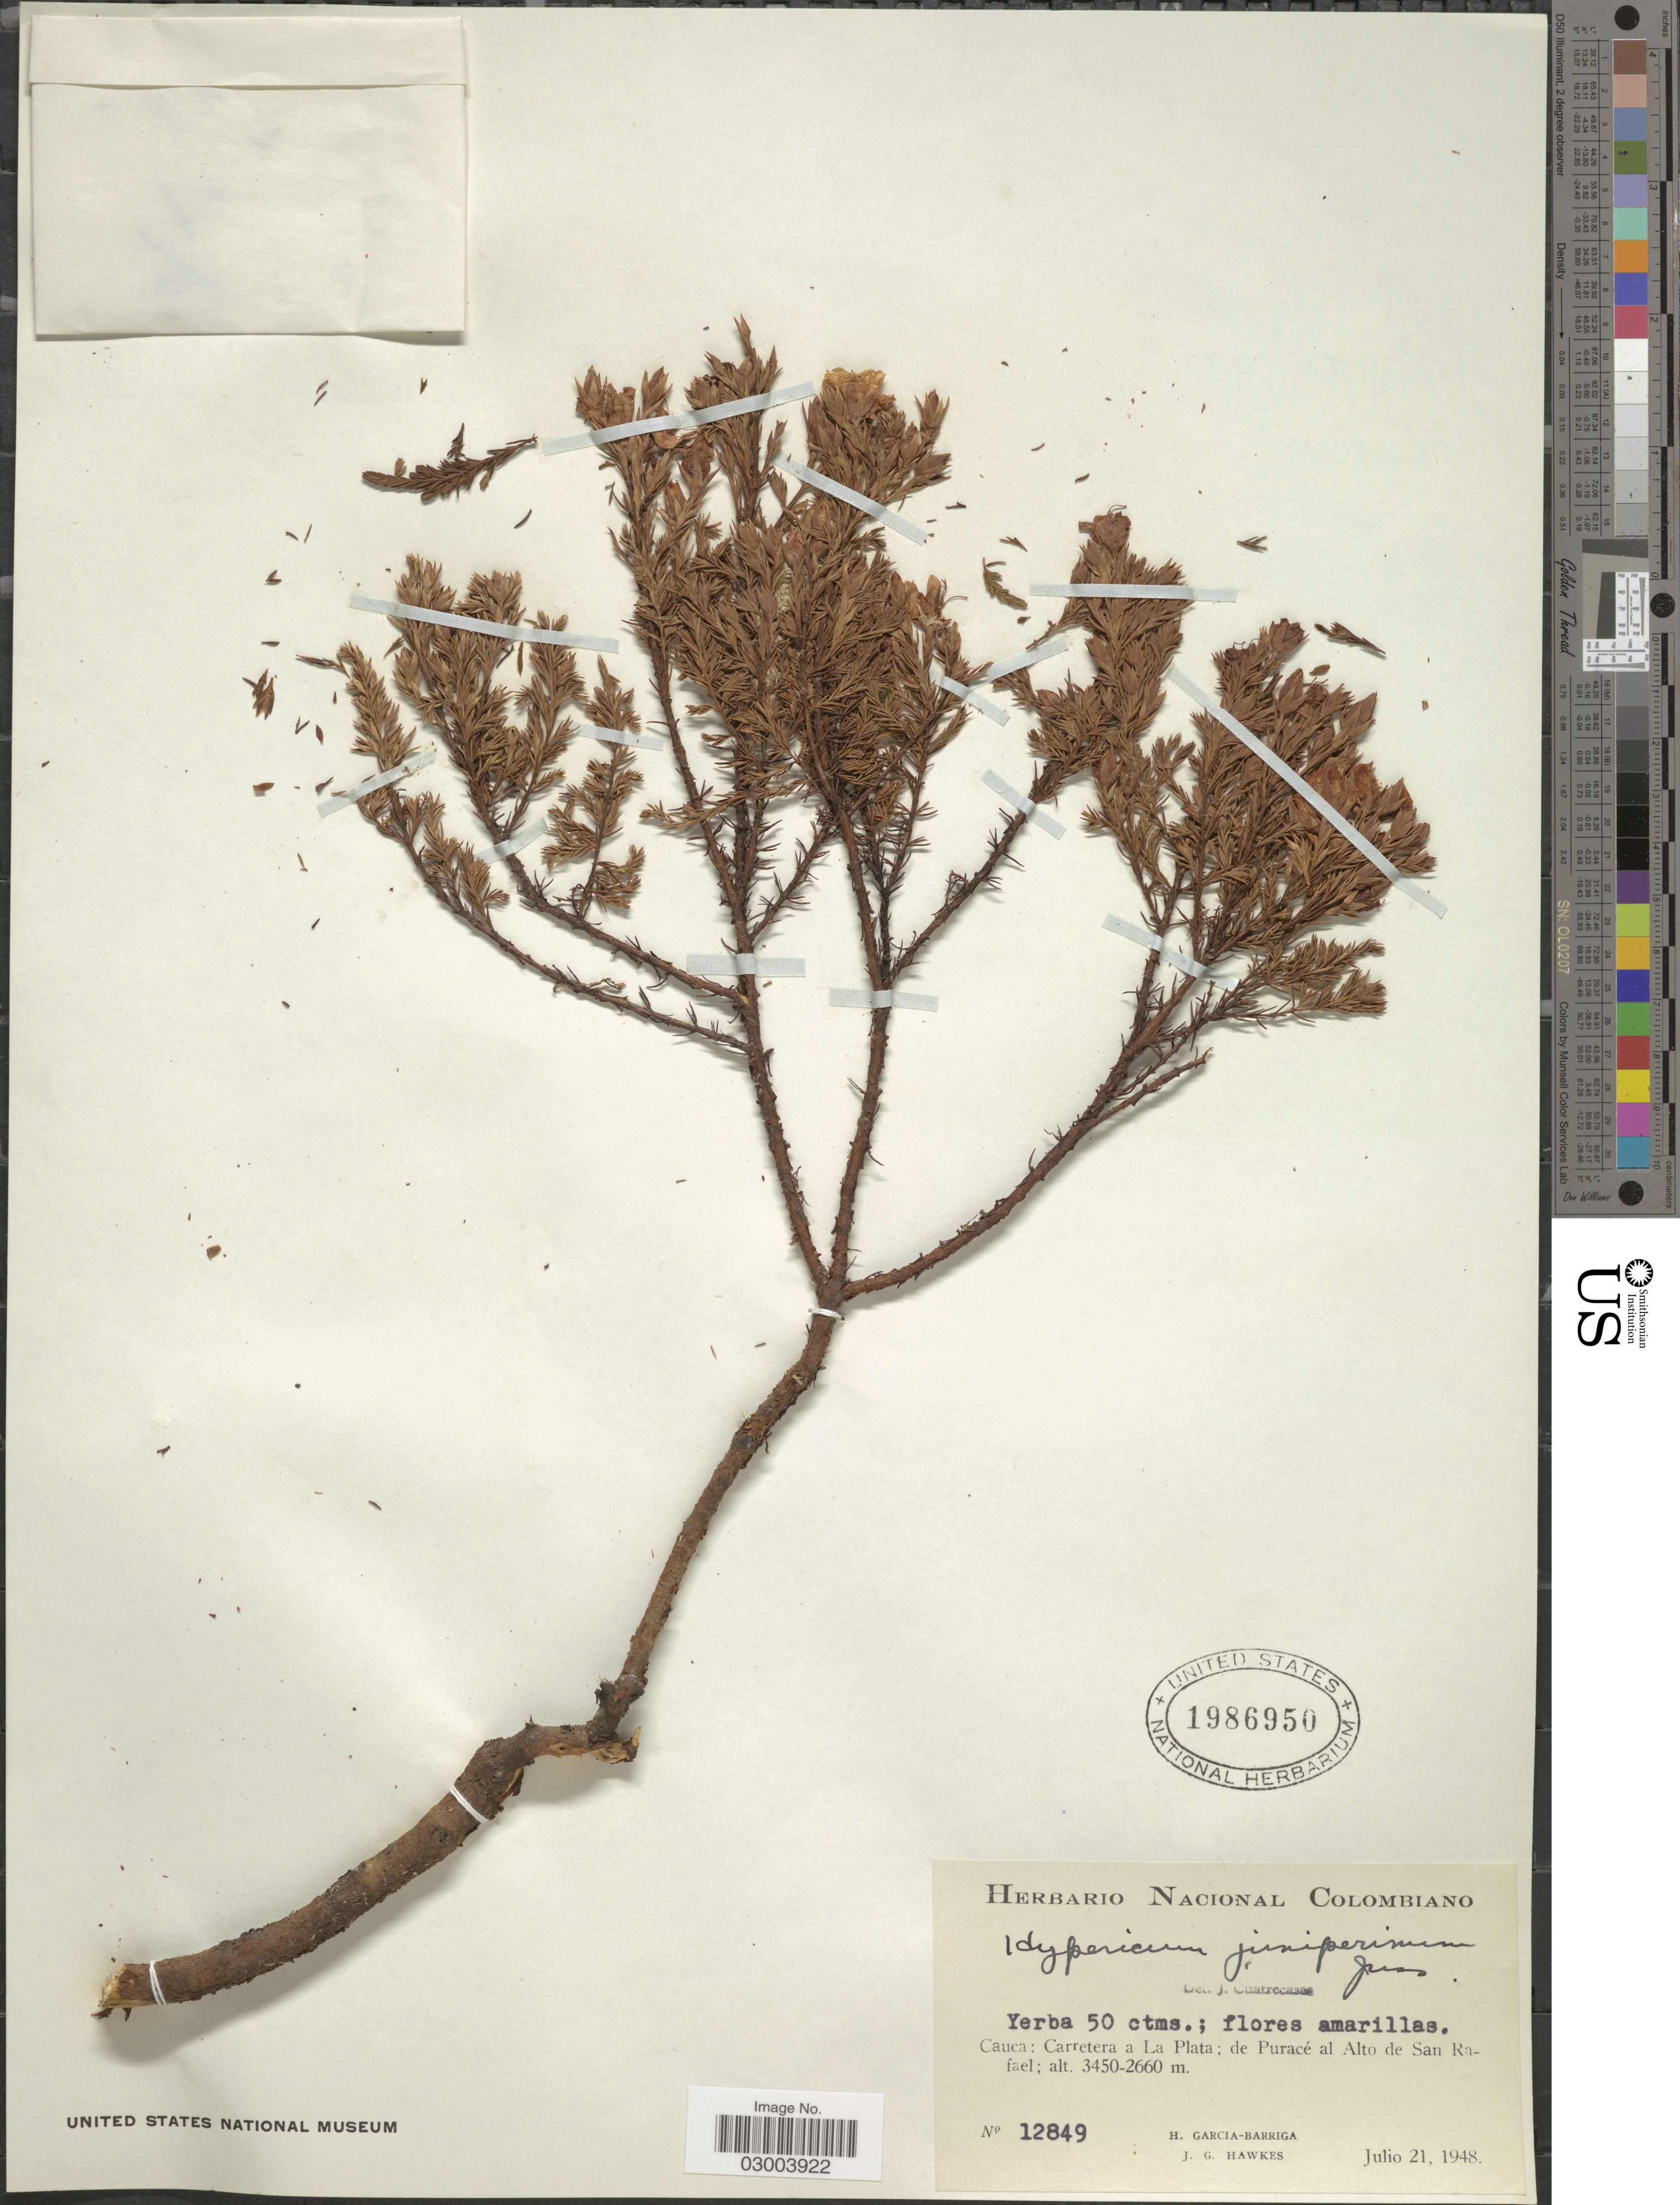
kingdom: Plantae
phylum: Tracheophyta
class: Magnoliopsida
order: Malpighiales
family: Hypericaceae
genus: Hypericum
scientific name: Hypericum laricifolium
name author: Juss.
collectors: H. García Barriga & J. Hawkes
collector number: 12849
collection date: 1948-07-21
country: Colombia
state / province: Cauca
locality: Carretera a La Plata, de Puracé al Alto de San Rafael.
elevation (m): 2660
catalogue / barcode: US 1986950